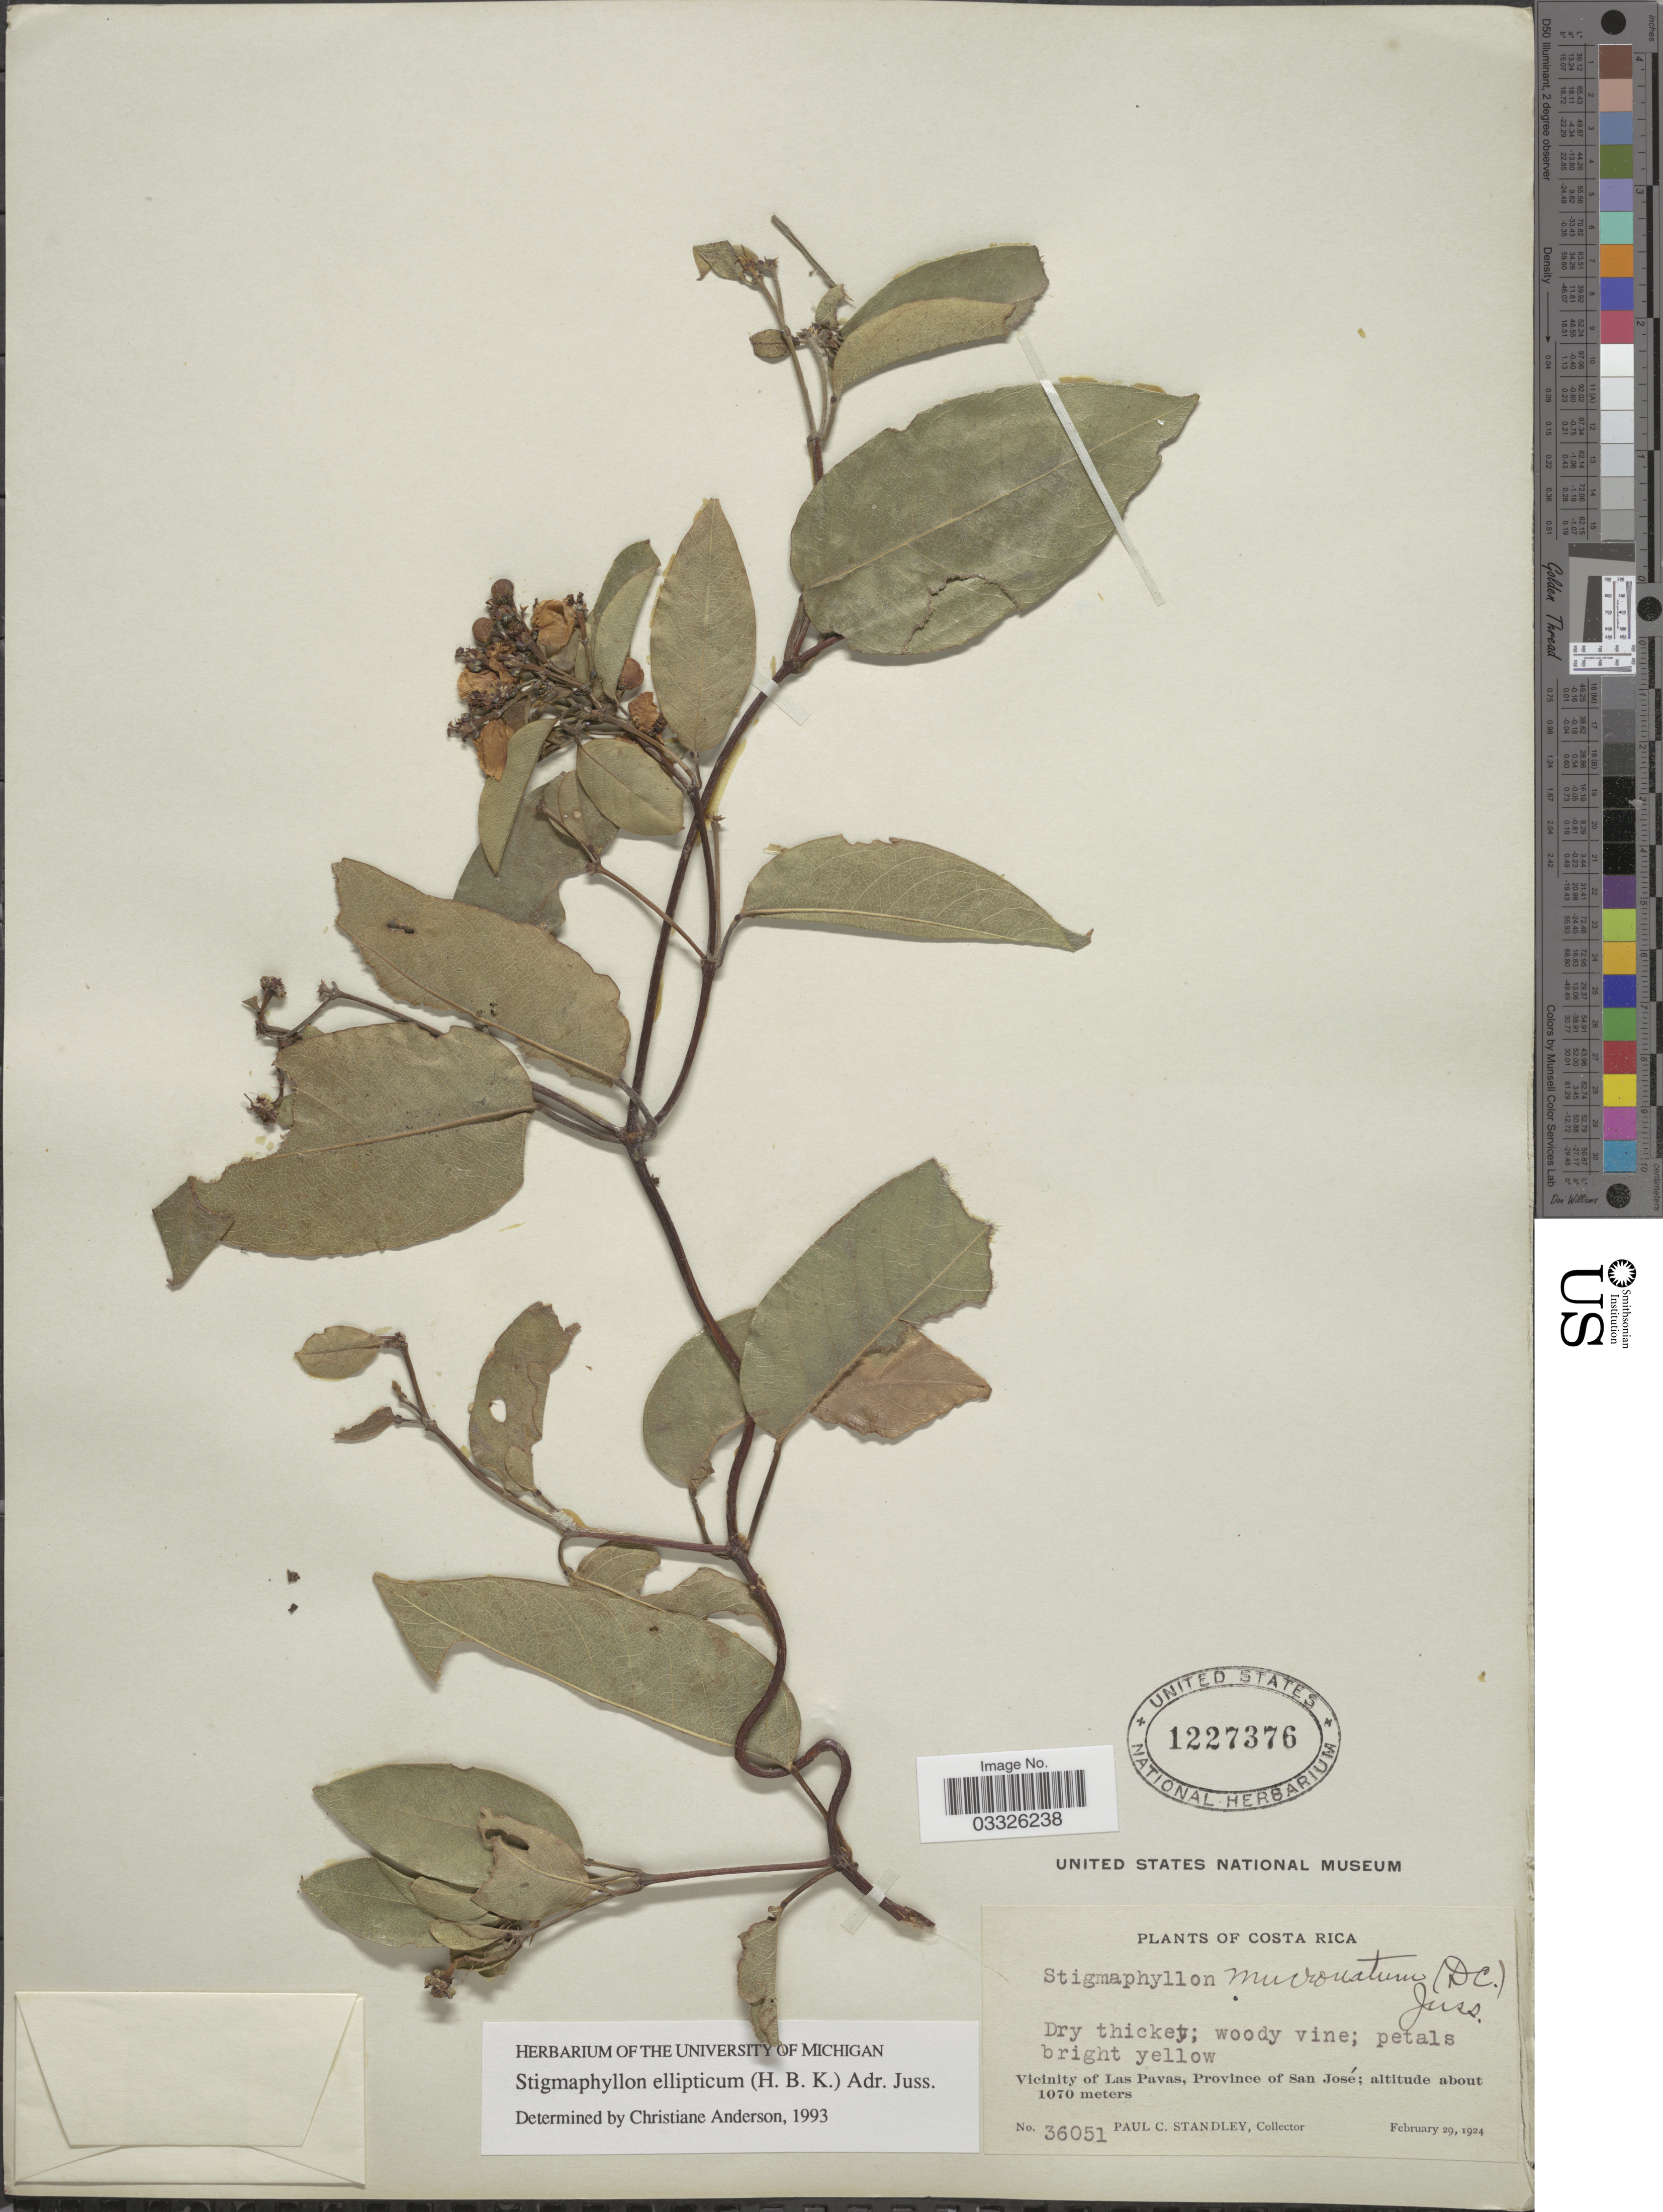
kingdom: Plantae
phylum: Tracheophyta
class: Magnoliopsida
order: Malpighiales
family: Malpighiaceae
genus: Stigmaphyllon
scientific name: Stigmaphyllon ellipticum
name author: (Kunth) A. Juss.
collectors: P. C. Standley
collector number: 36051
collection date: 1924-02-29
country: Costa Rica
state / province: San José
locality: Vicinity of Las Pavas.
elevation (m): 1070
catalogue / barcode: US 1227376